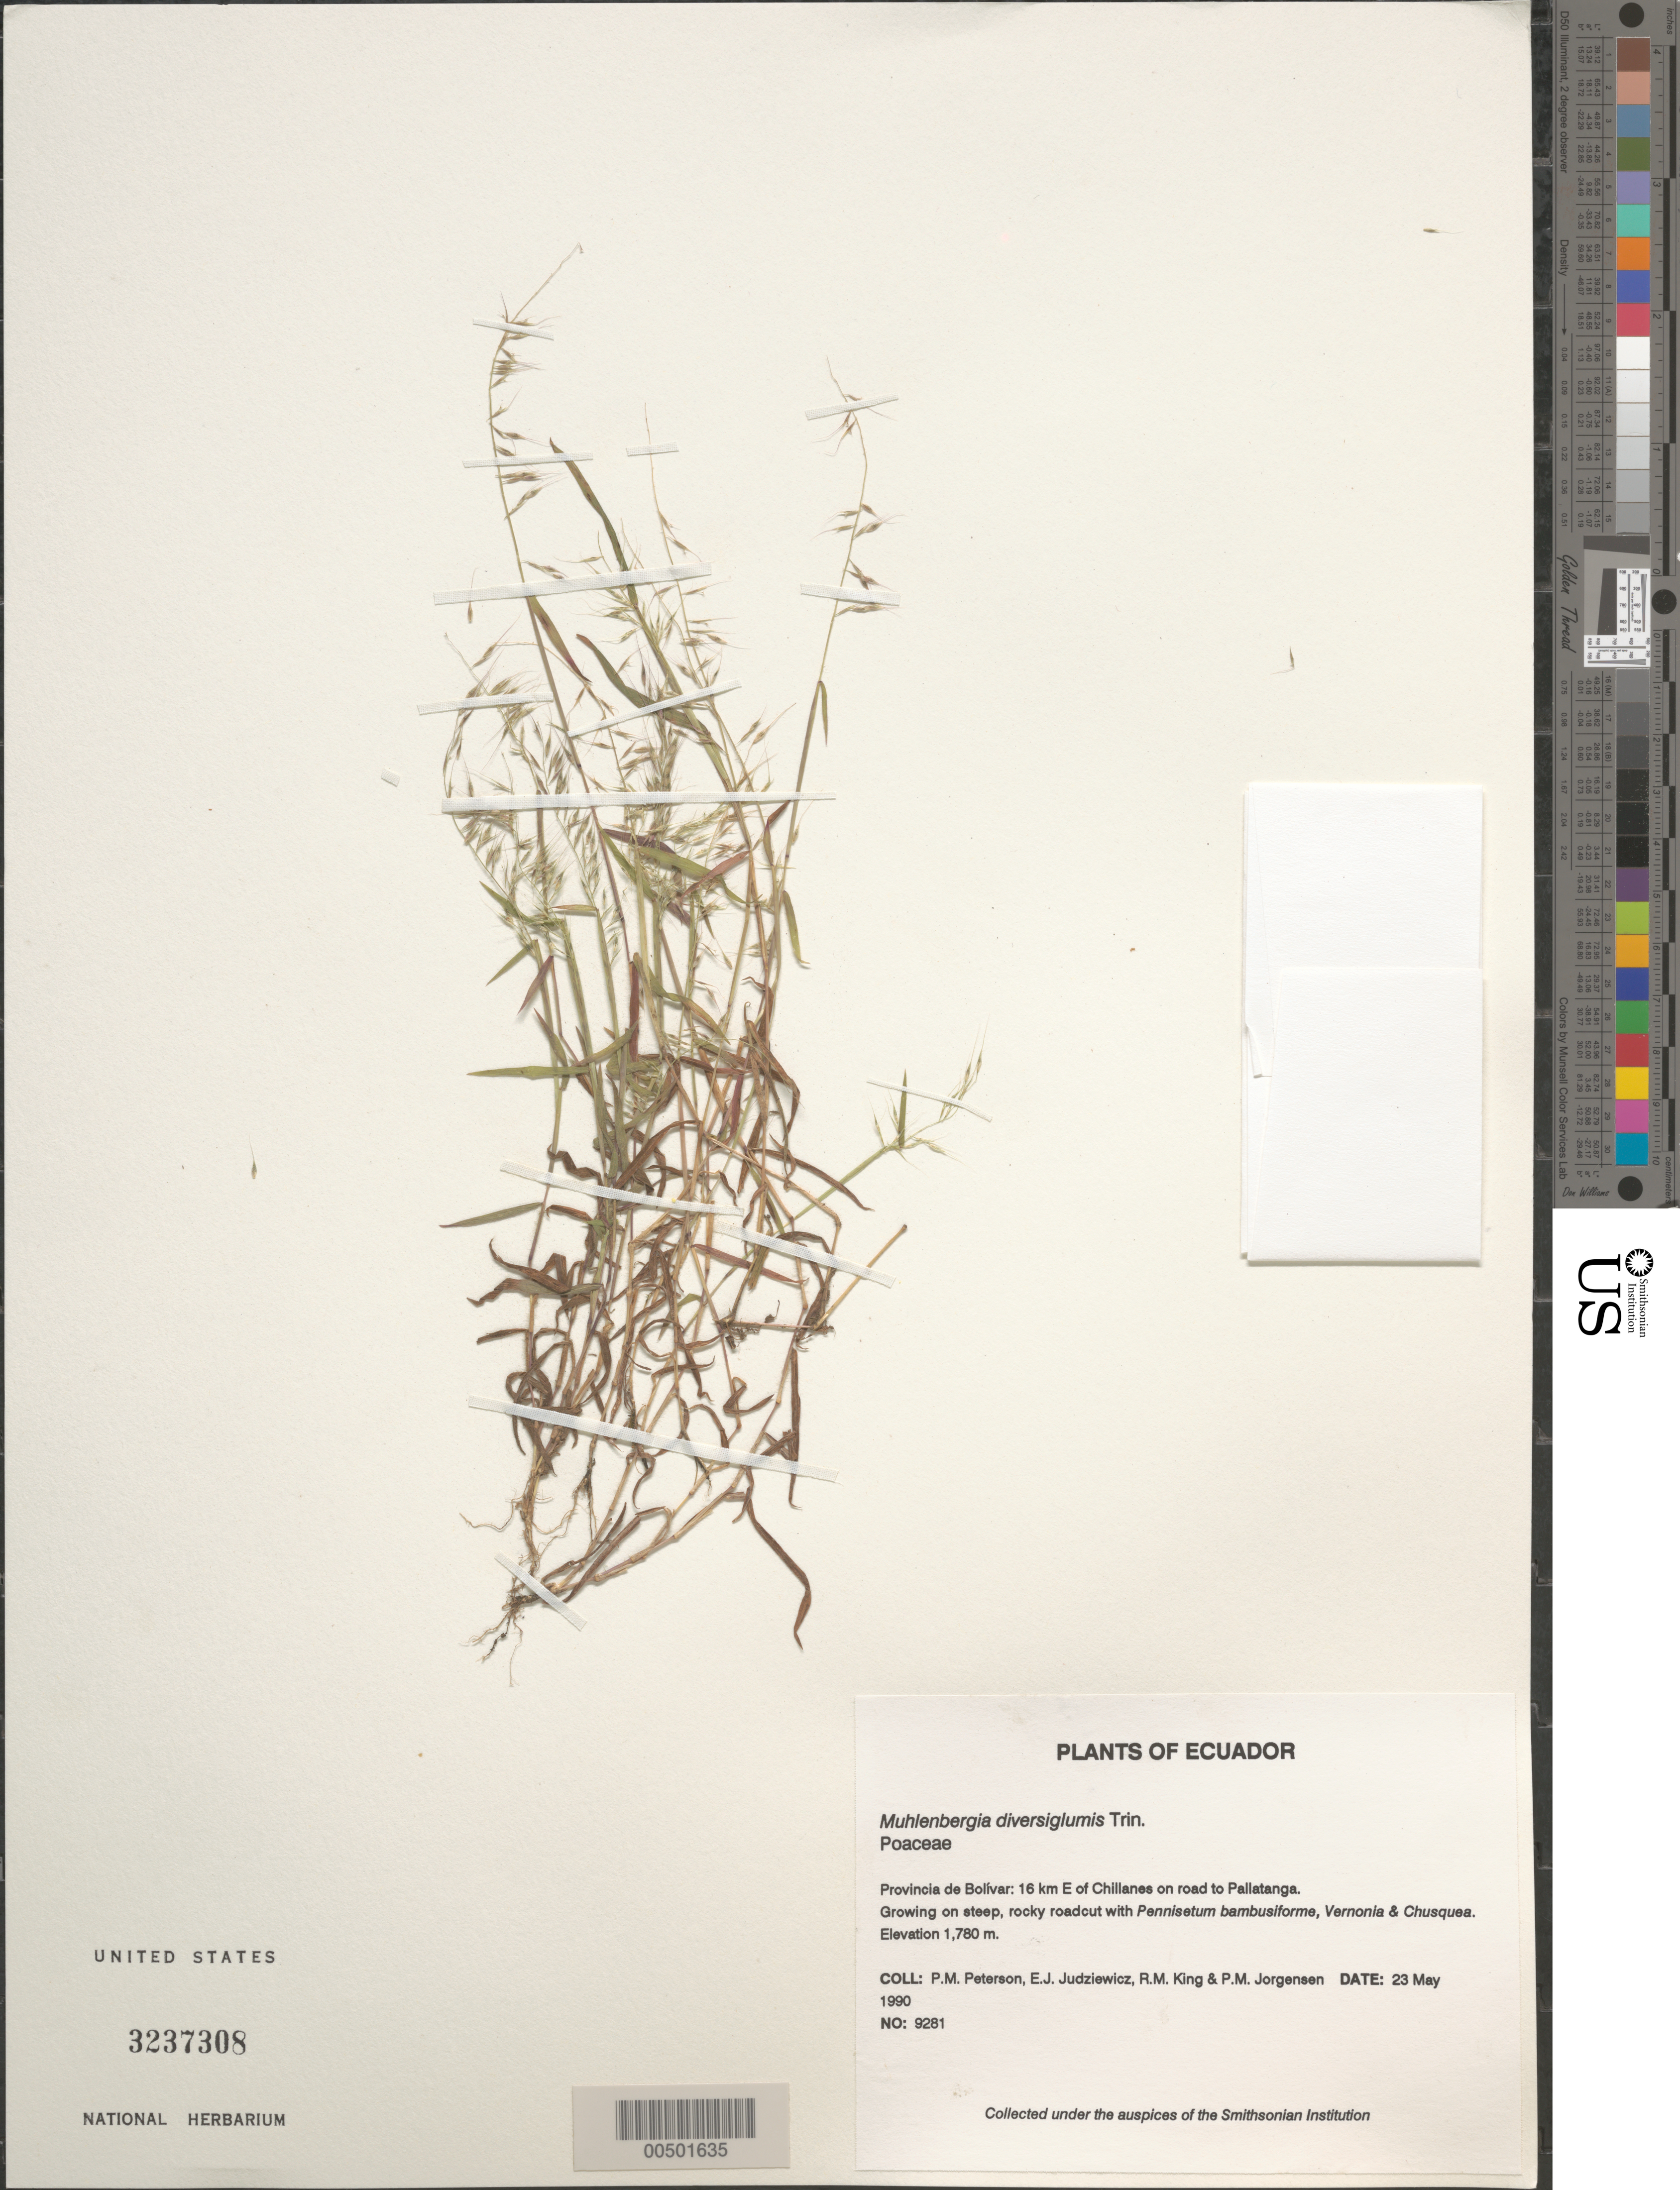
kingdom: Plantae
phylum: Tracheophyta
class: Liliopsida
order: Poales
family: Poaceae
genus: Muhlenbergia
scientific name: Muhlenbergia diversiglumis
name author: Trin.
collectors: P. M. Peterson, E. J. Judziewicz, R. M. King & P. M. Jørgensen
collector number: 09281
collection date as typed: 23 May 1990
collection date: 1990-05-23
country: Ecuador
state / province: Bolívar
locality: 16 km E of Chillanes on road to Pallatanga.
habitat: Growing on steep, rocky roadcut with Pennisetum bambusiforme, Vernonia & Chusquea.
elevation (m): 1780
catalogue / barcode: US 3237308